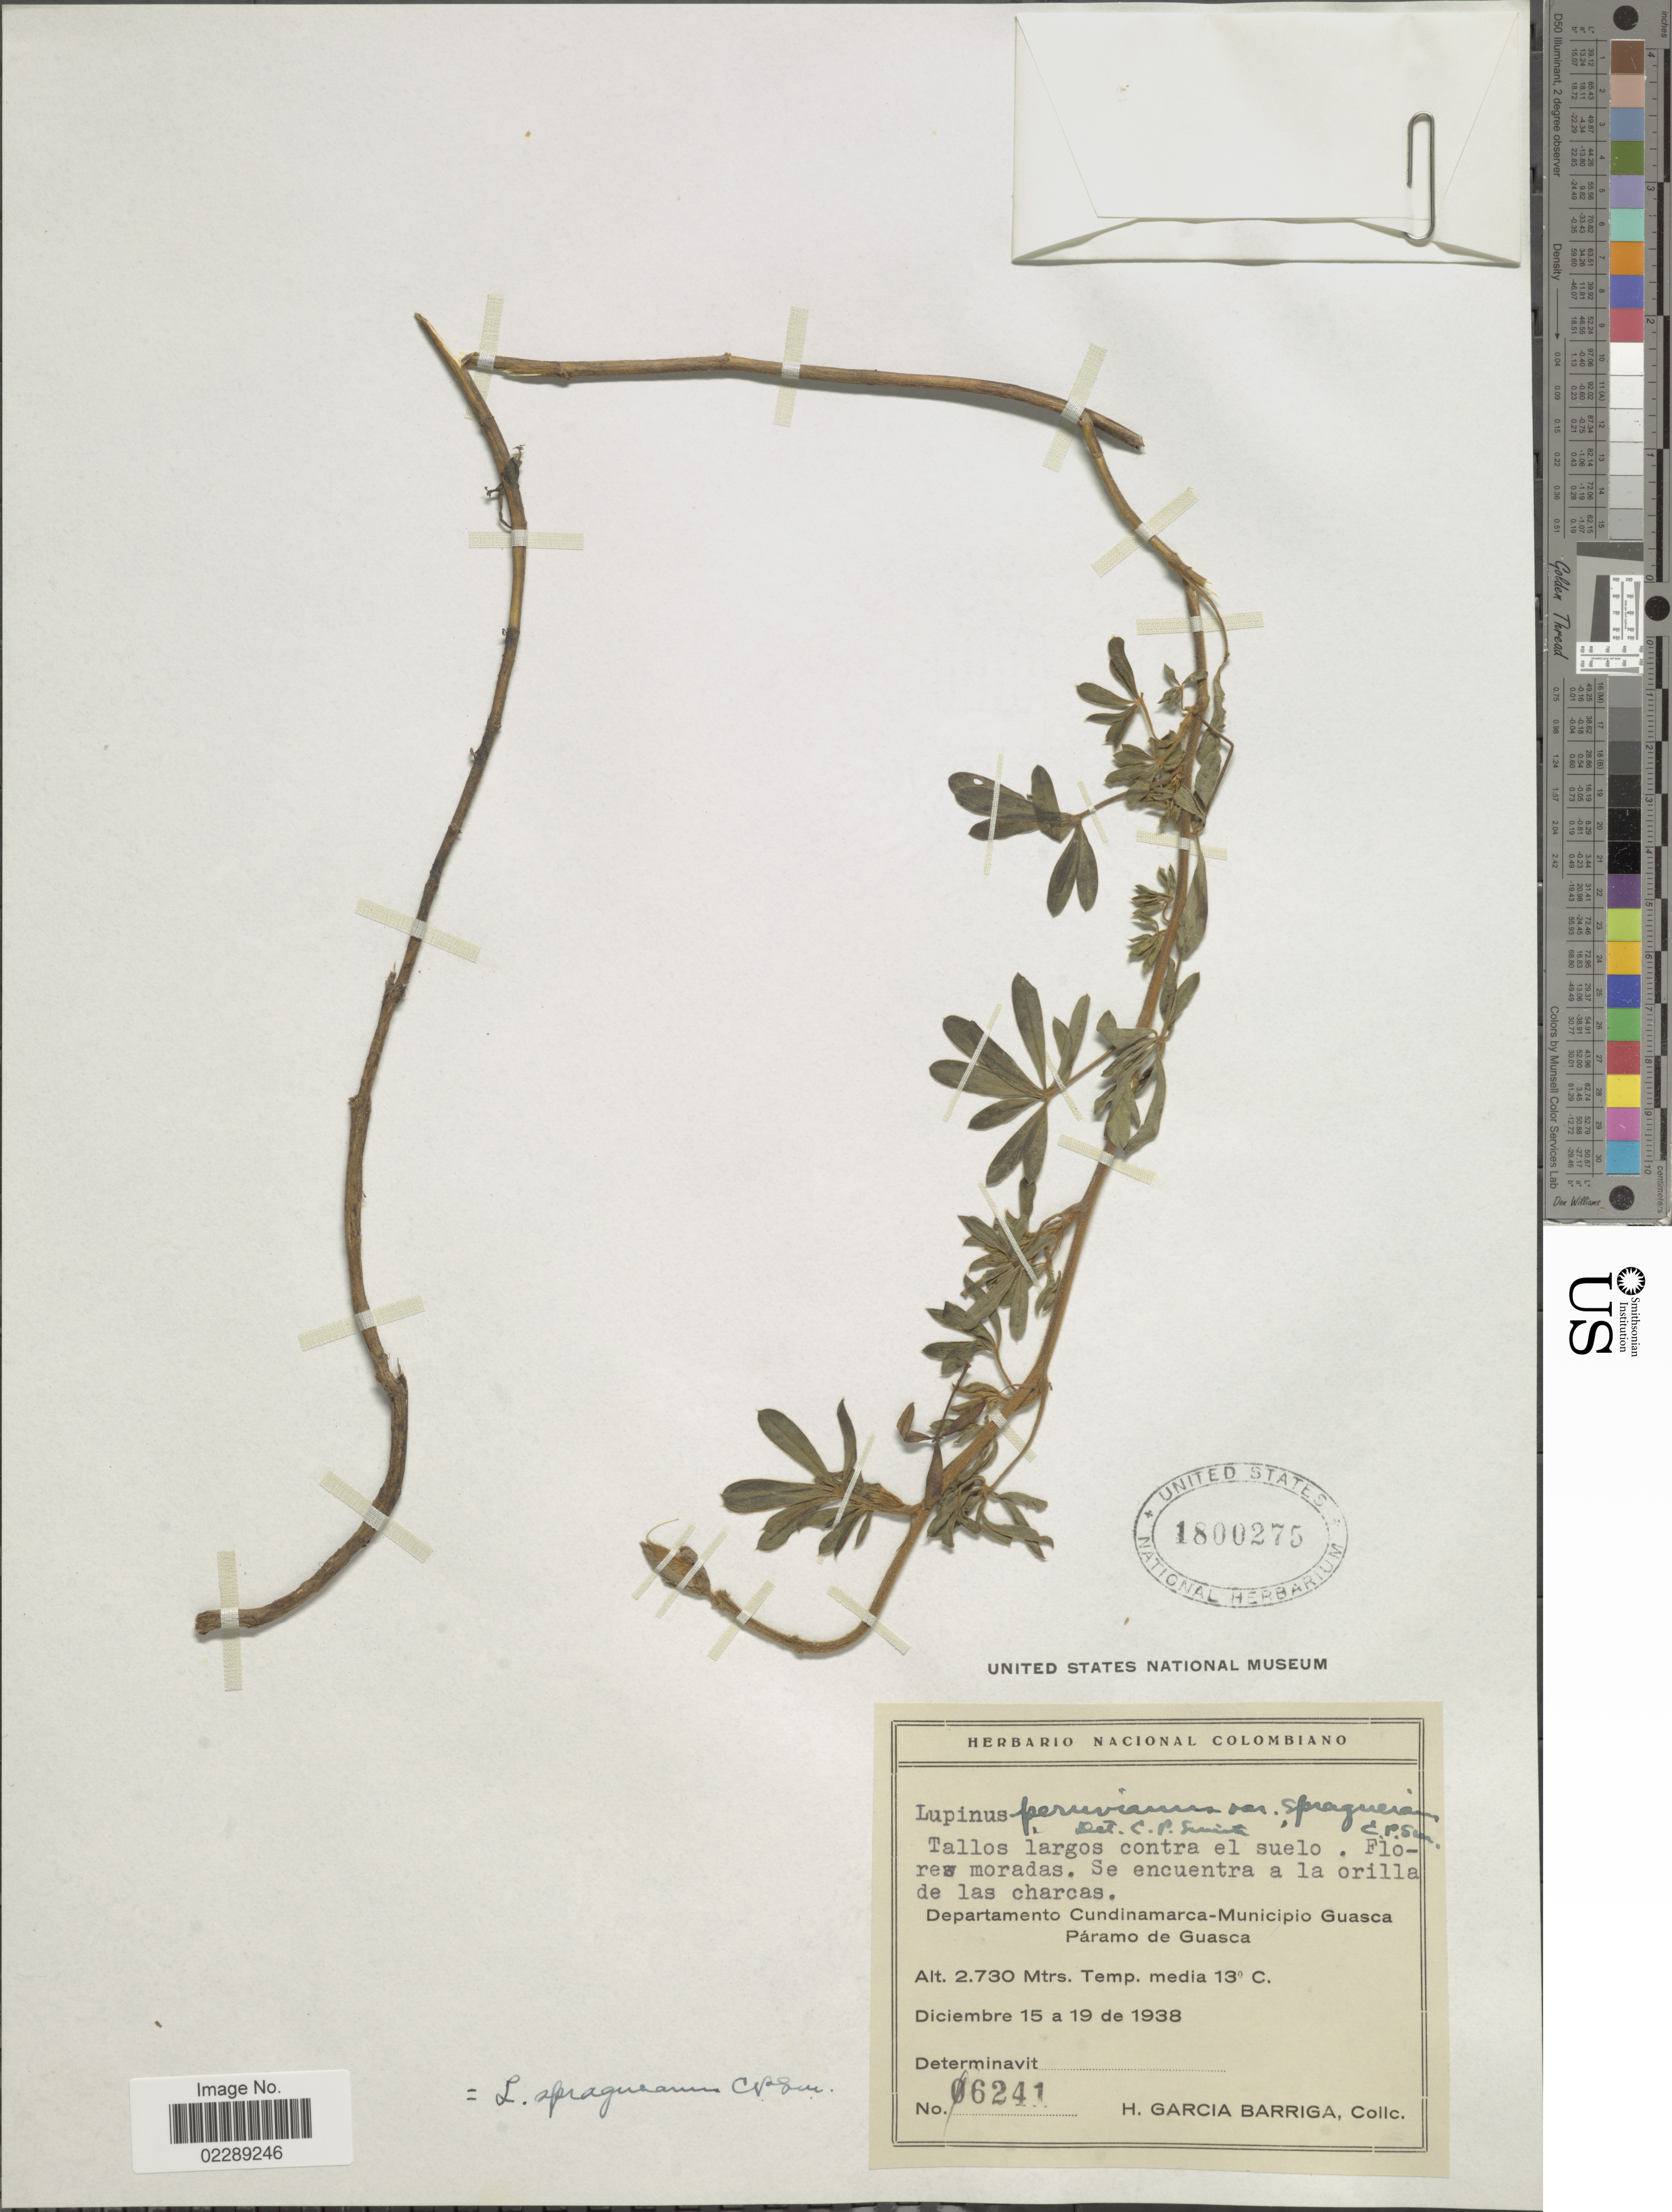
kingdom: Plantae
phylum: Tracheophyta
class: Magnoliopsida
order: Fabales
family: Fabaceae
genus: Lupinus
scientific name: Lupinus spragueanus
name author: C.P. Sm.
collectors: H. García Barriga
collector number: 6241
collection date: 1938-12-15/1938-12-19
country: Colombia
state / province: Cundinamarca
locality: Departamento Cundinamarca-Municipio Guasca. Páramo de Guasca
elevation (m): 2730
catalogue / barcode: US 1800275